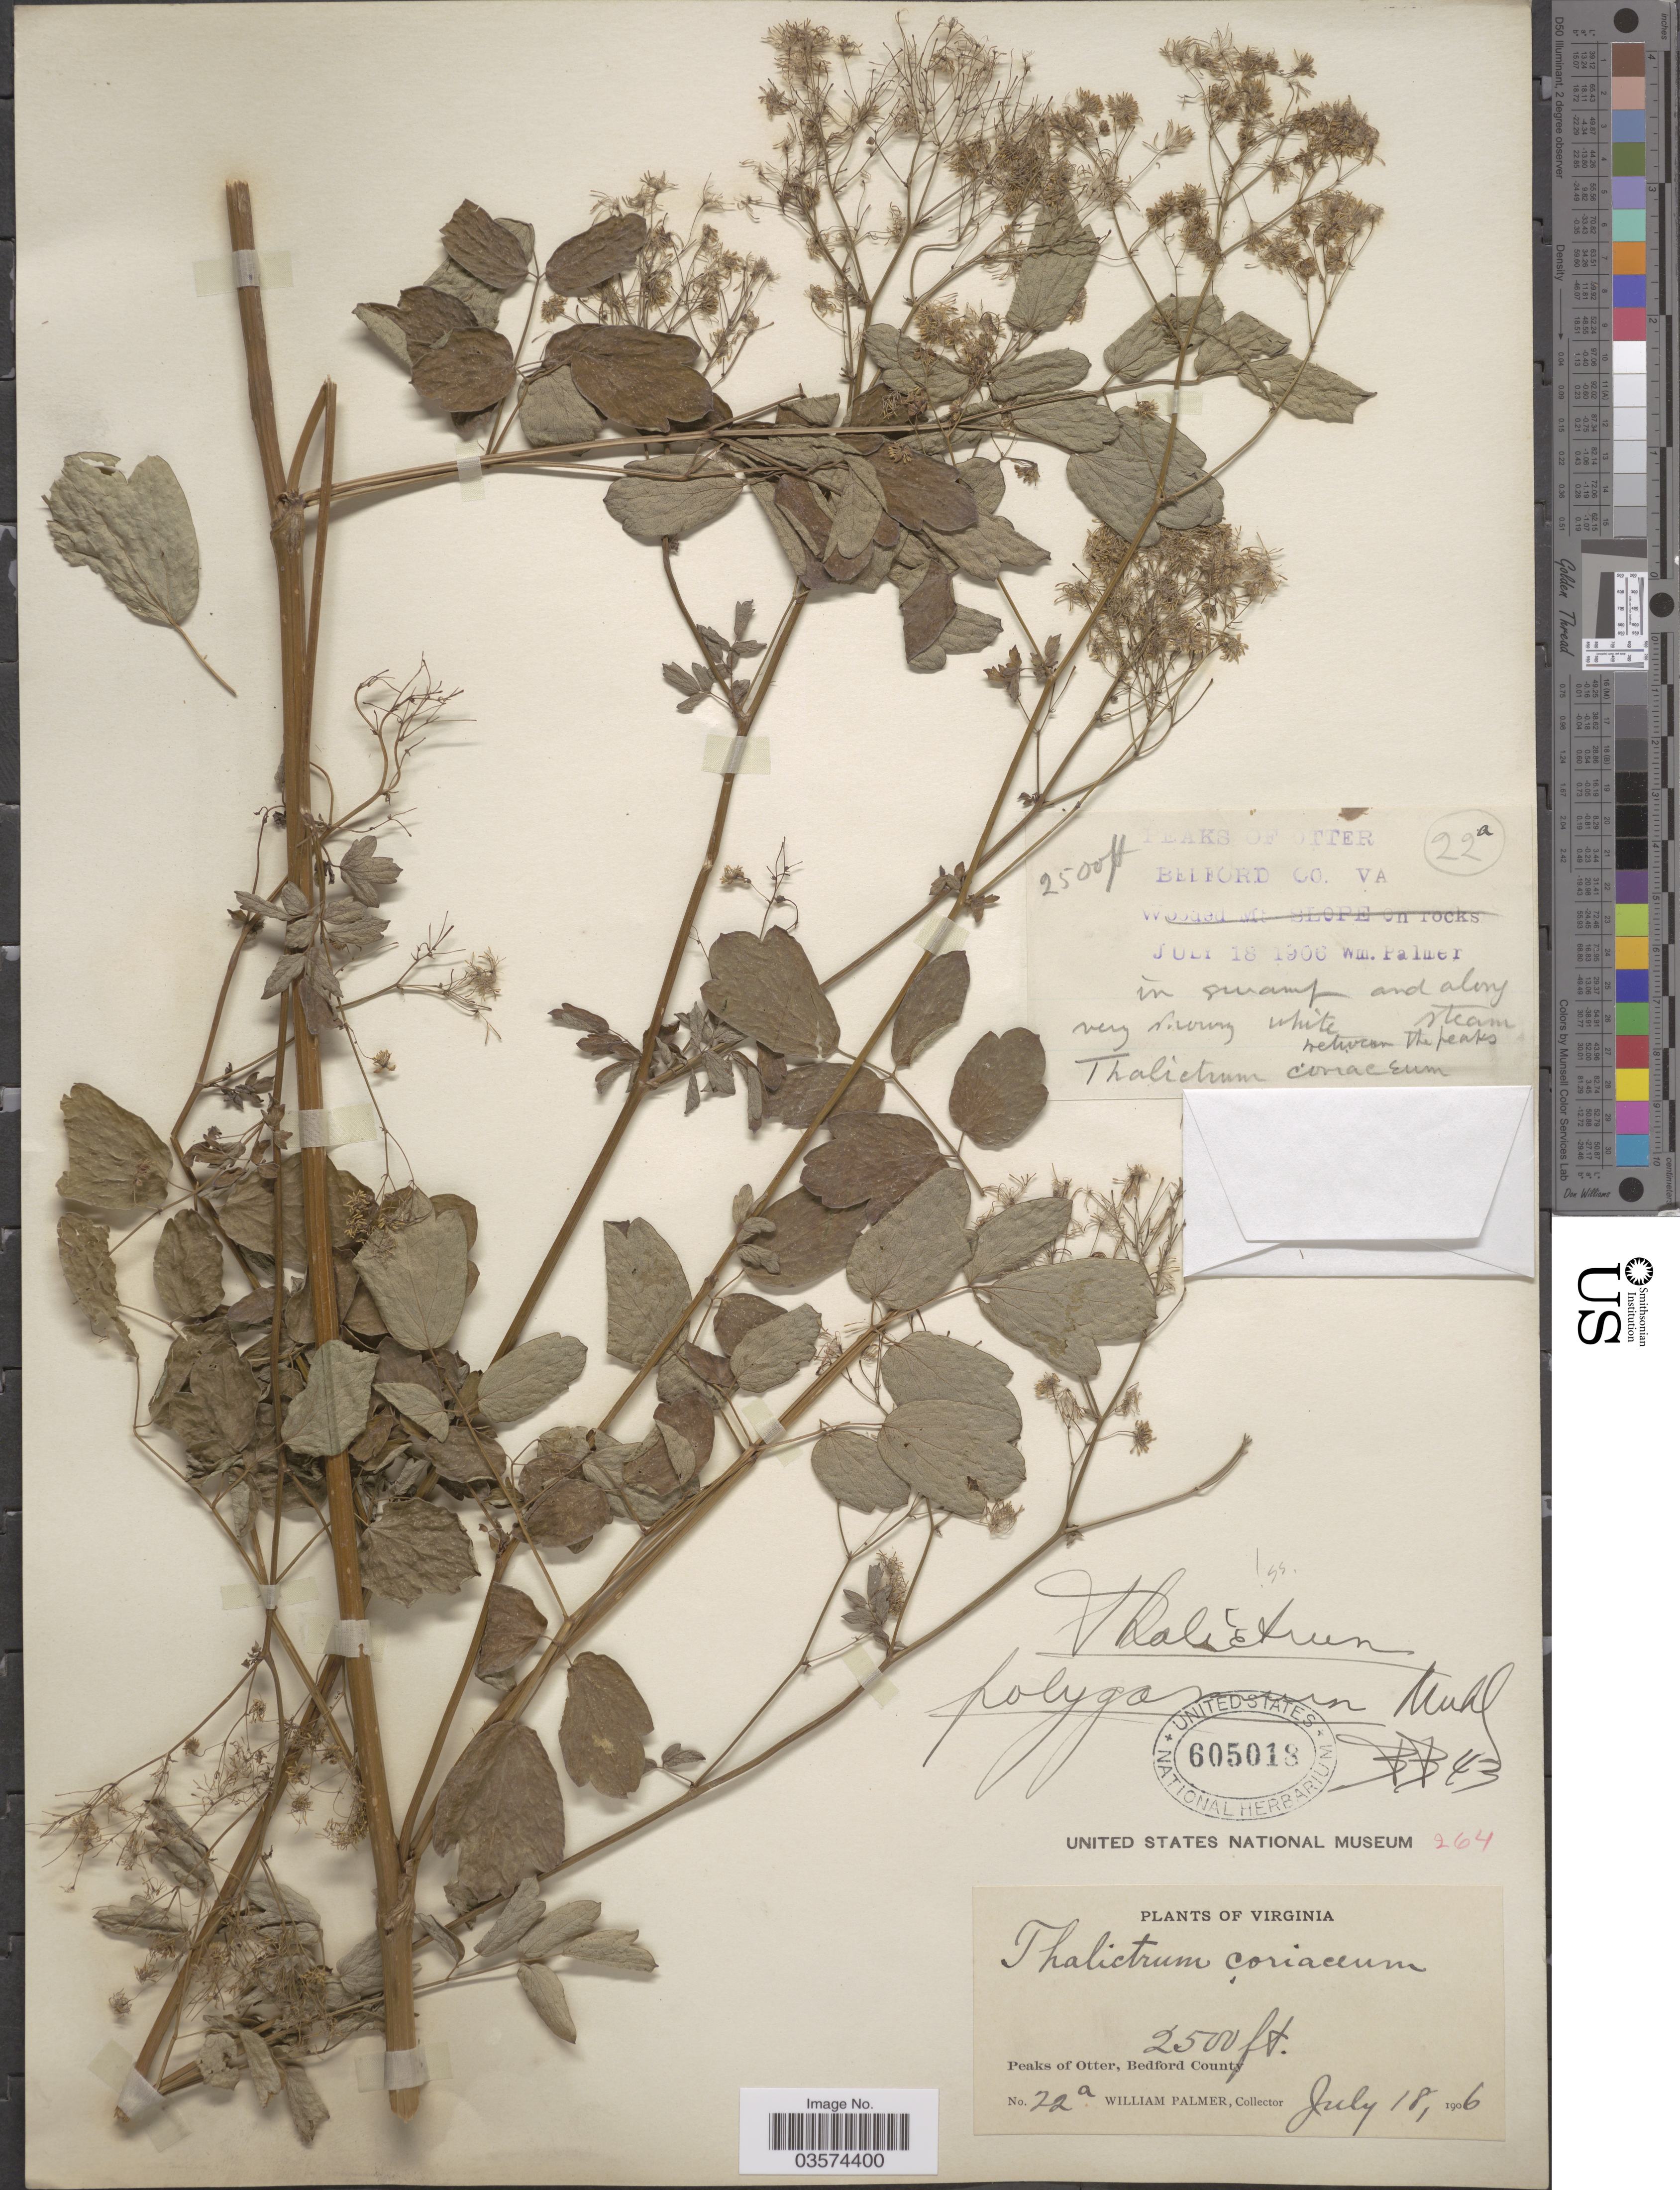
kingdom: Plantae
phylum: Tracheophyta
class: Magnoliopsida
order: Ranunculales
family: Ranunculaceae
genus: Thalictrum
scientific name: Thalictrum pubescens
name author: Pursh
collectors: W. Palmer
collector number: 22a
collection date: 1906-07-18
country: United States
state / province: Virginia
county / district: Bedford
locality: Peaks of Otter, Bedford County. In swamp and along very moving white stream between the peaks.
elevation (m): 762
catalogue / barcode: US 605018